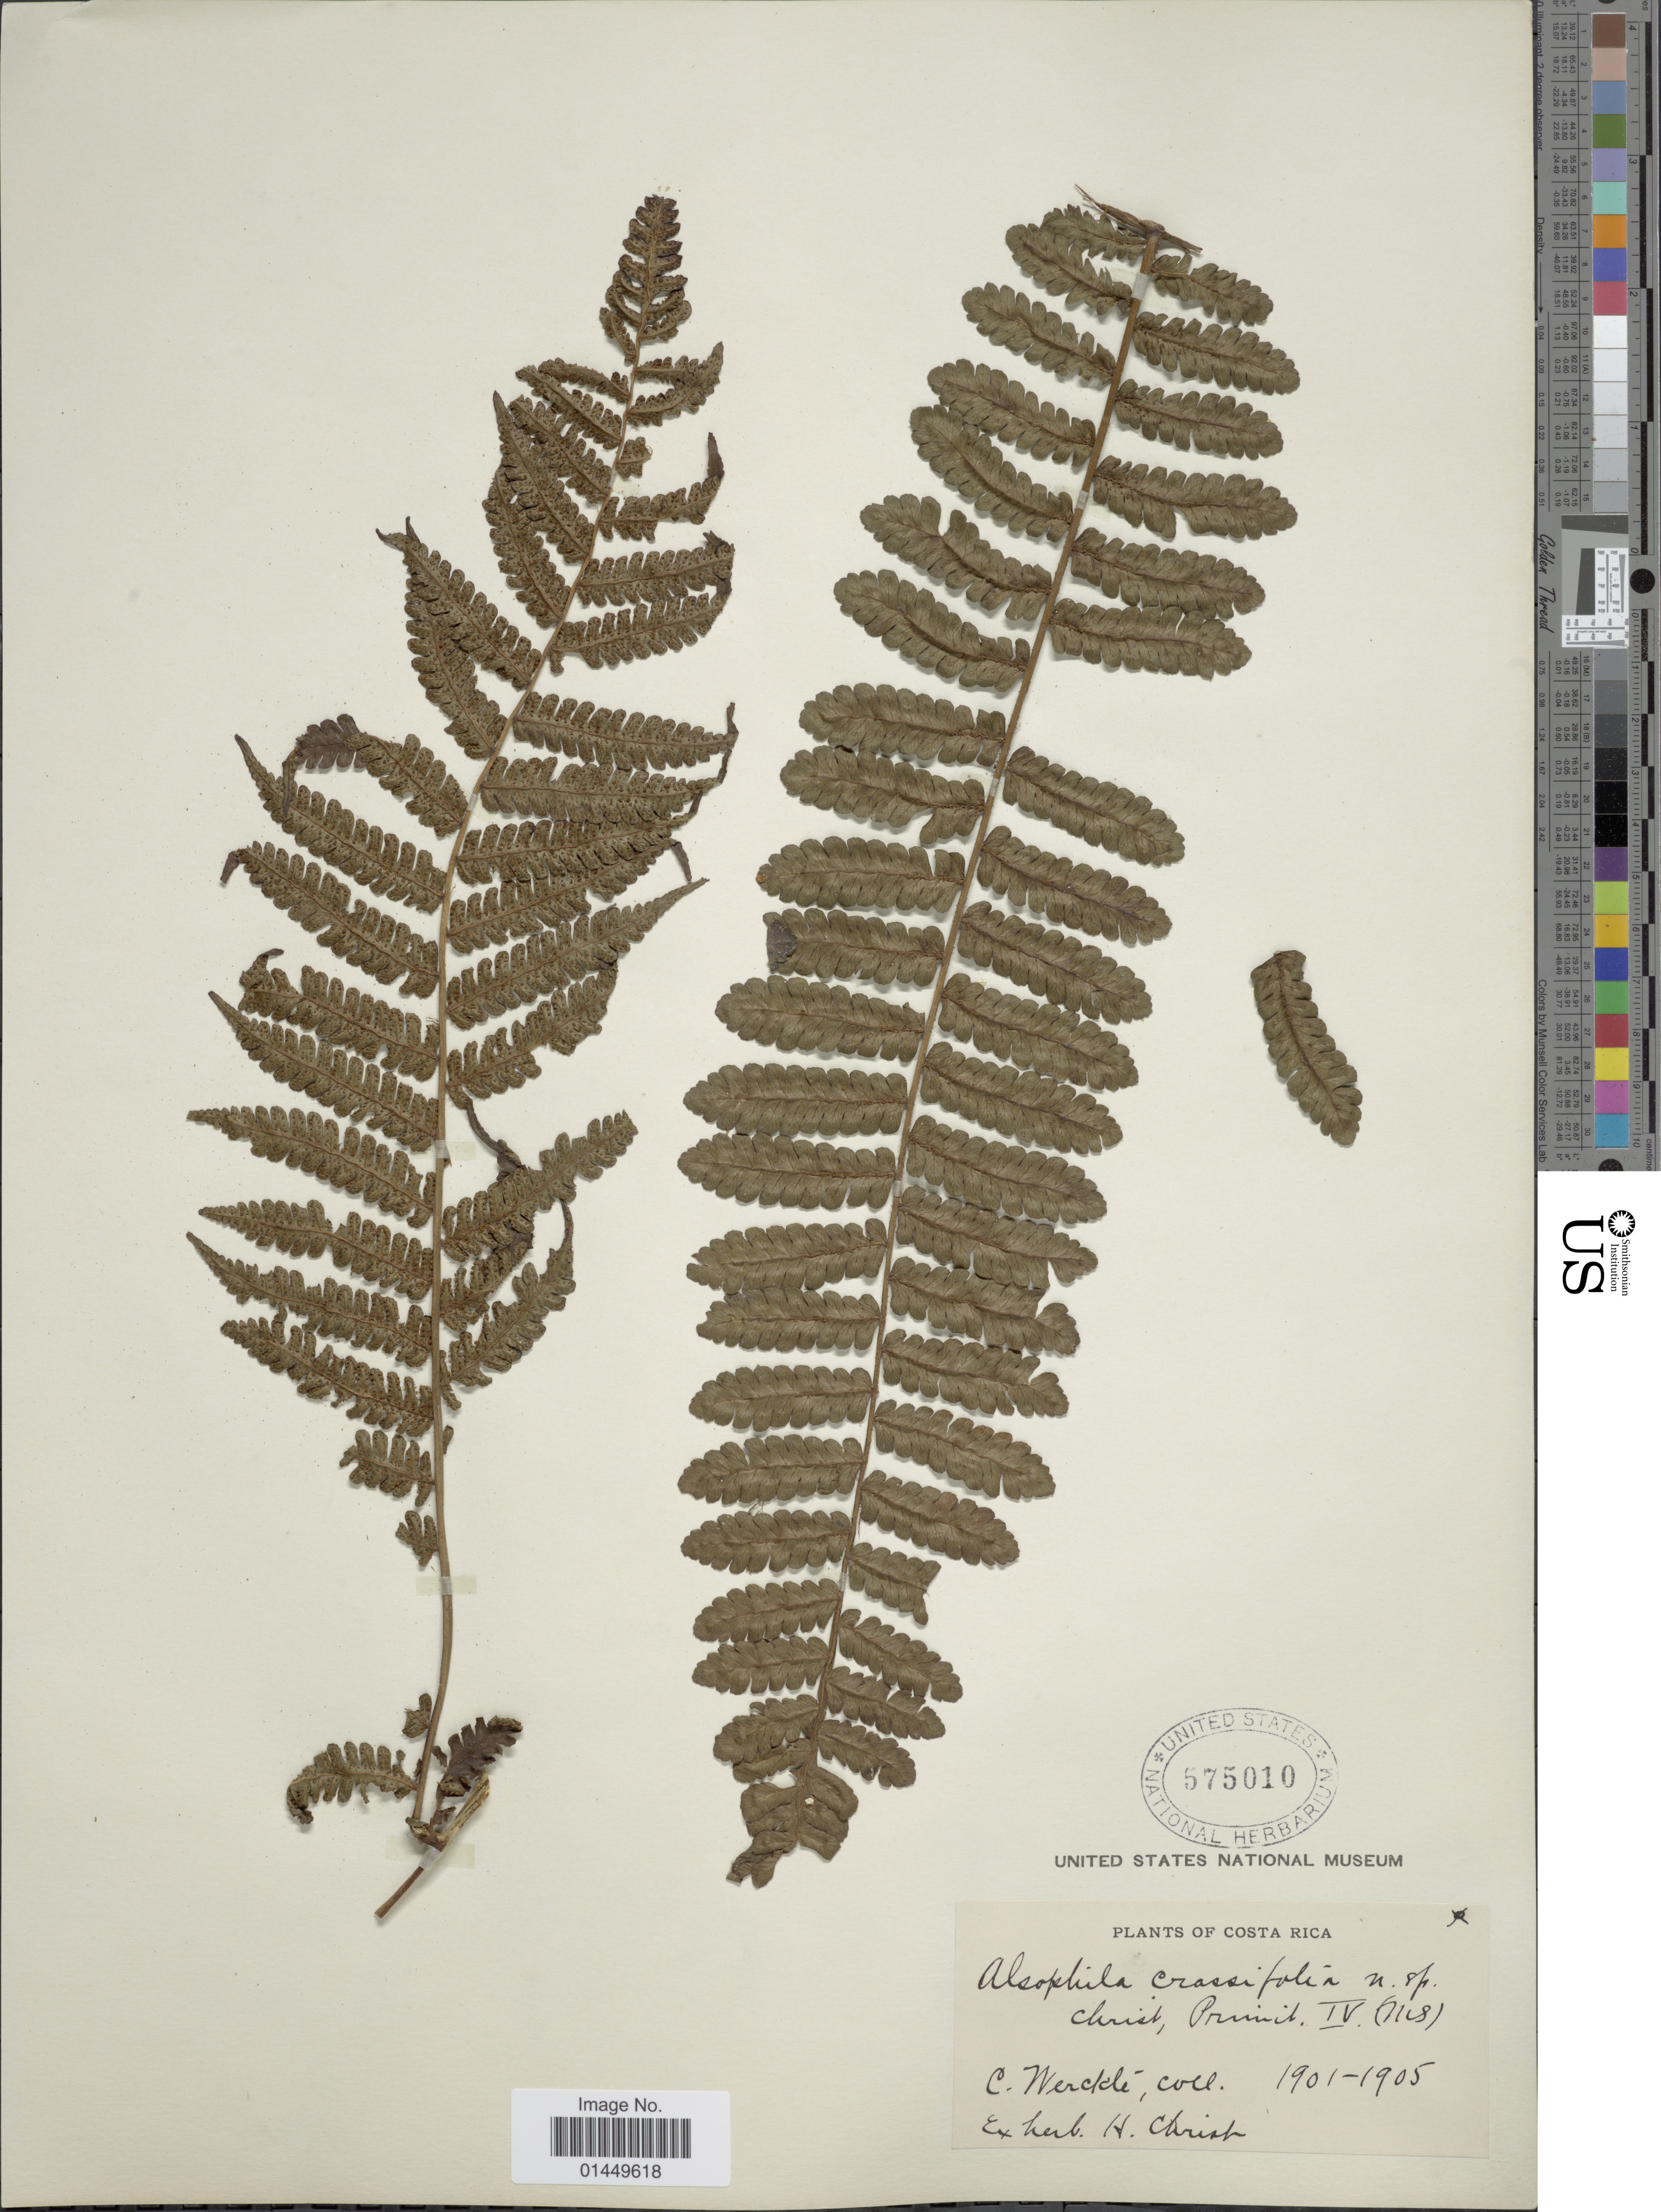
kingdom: Plantae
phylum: Tracheophyta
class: Polypodiopsida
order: Cyatheales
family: Cyatheaceae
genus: Cyathea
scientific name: Cyathea schiedeana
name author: (C. Presl) Domin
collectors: C. C Wercklé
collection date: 1901/1905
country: Costa Rica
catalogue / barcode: US 575010